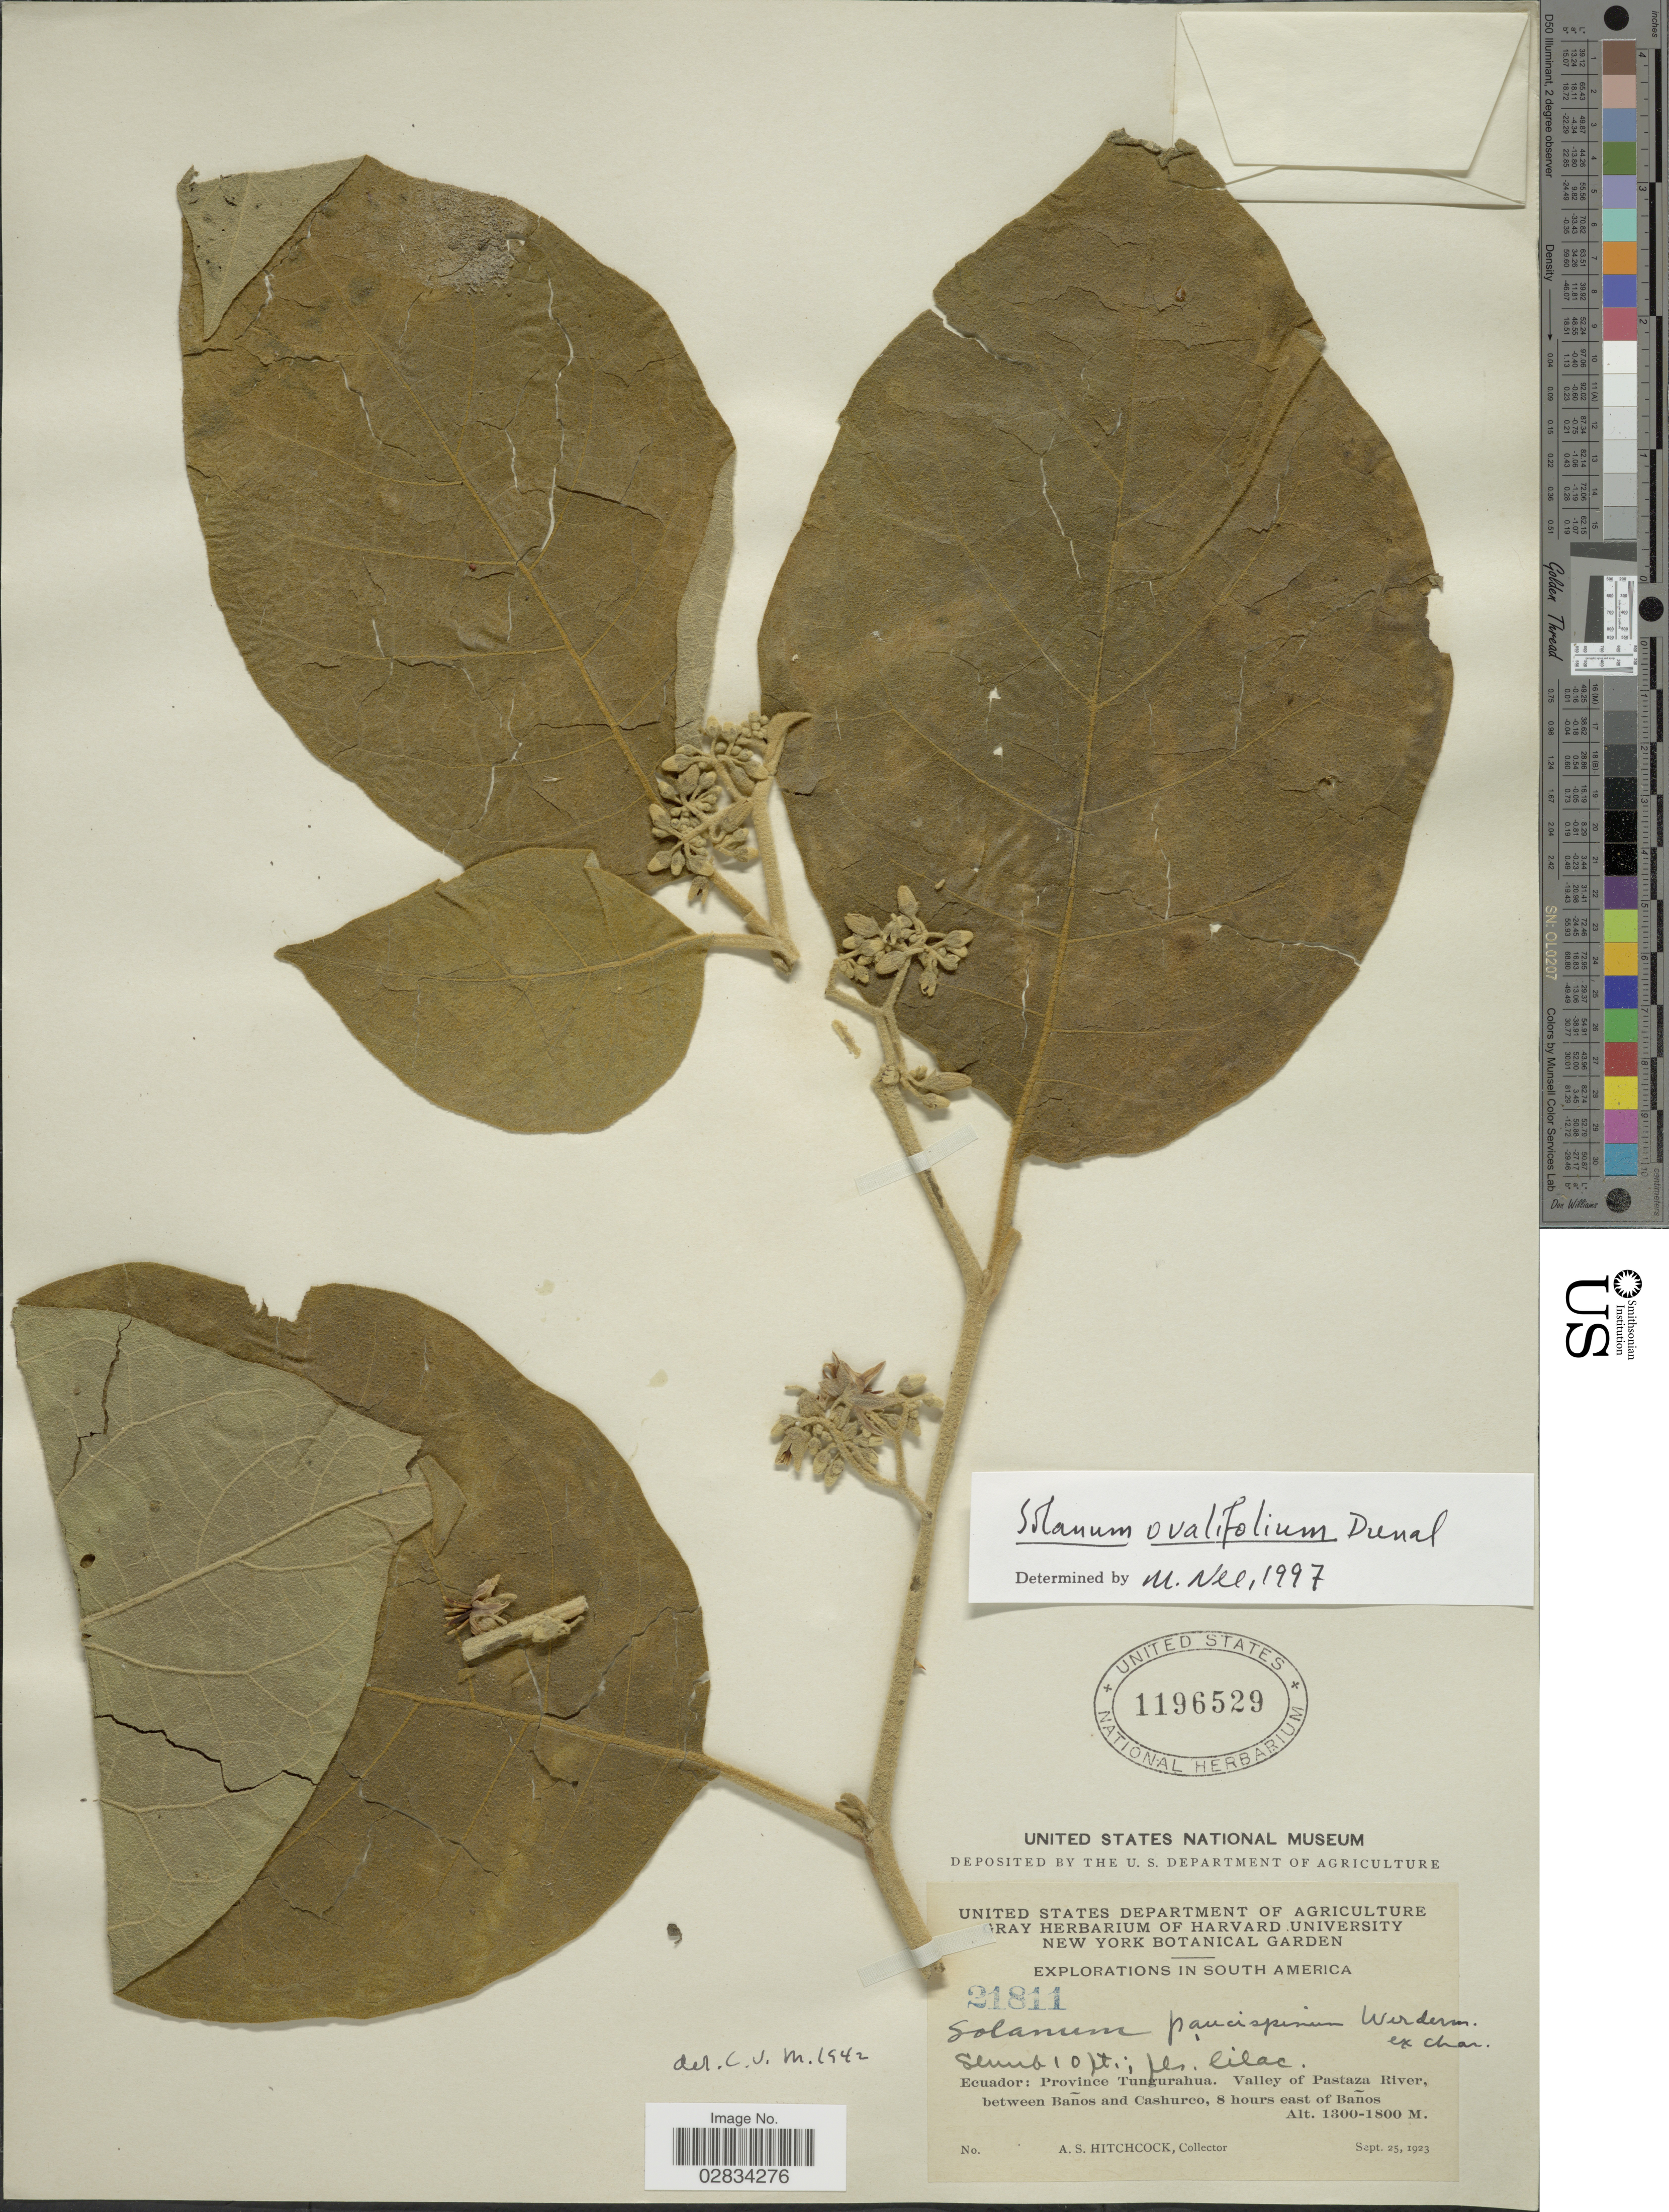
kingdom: Plantae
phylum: Tracheophyta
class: Magnoliopsida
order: Solanales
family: Solanaceae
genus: Solanum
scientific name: Solanum ovalifolium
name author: Dunal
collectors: A. S. Hitchcock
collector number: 21811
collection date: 1923-09-25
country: Ecuador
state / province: Tungurahua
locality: Province Tungurahua. Valley of Pastaza River, between Baños and Cashurco, 8 hours east of Baños.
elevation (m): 1300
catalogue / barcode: US 1196529